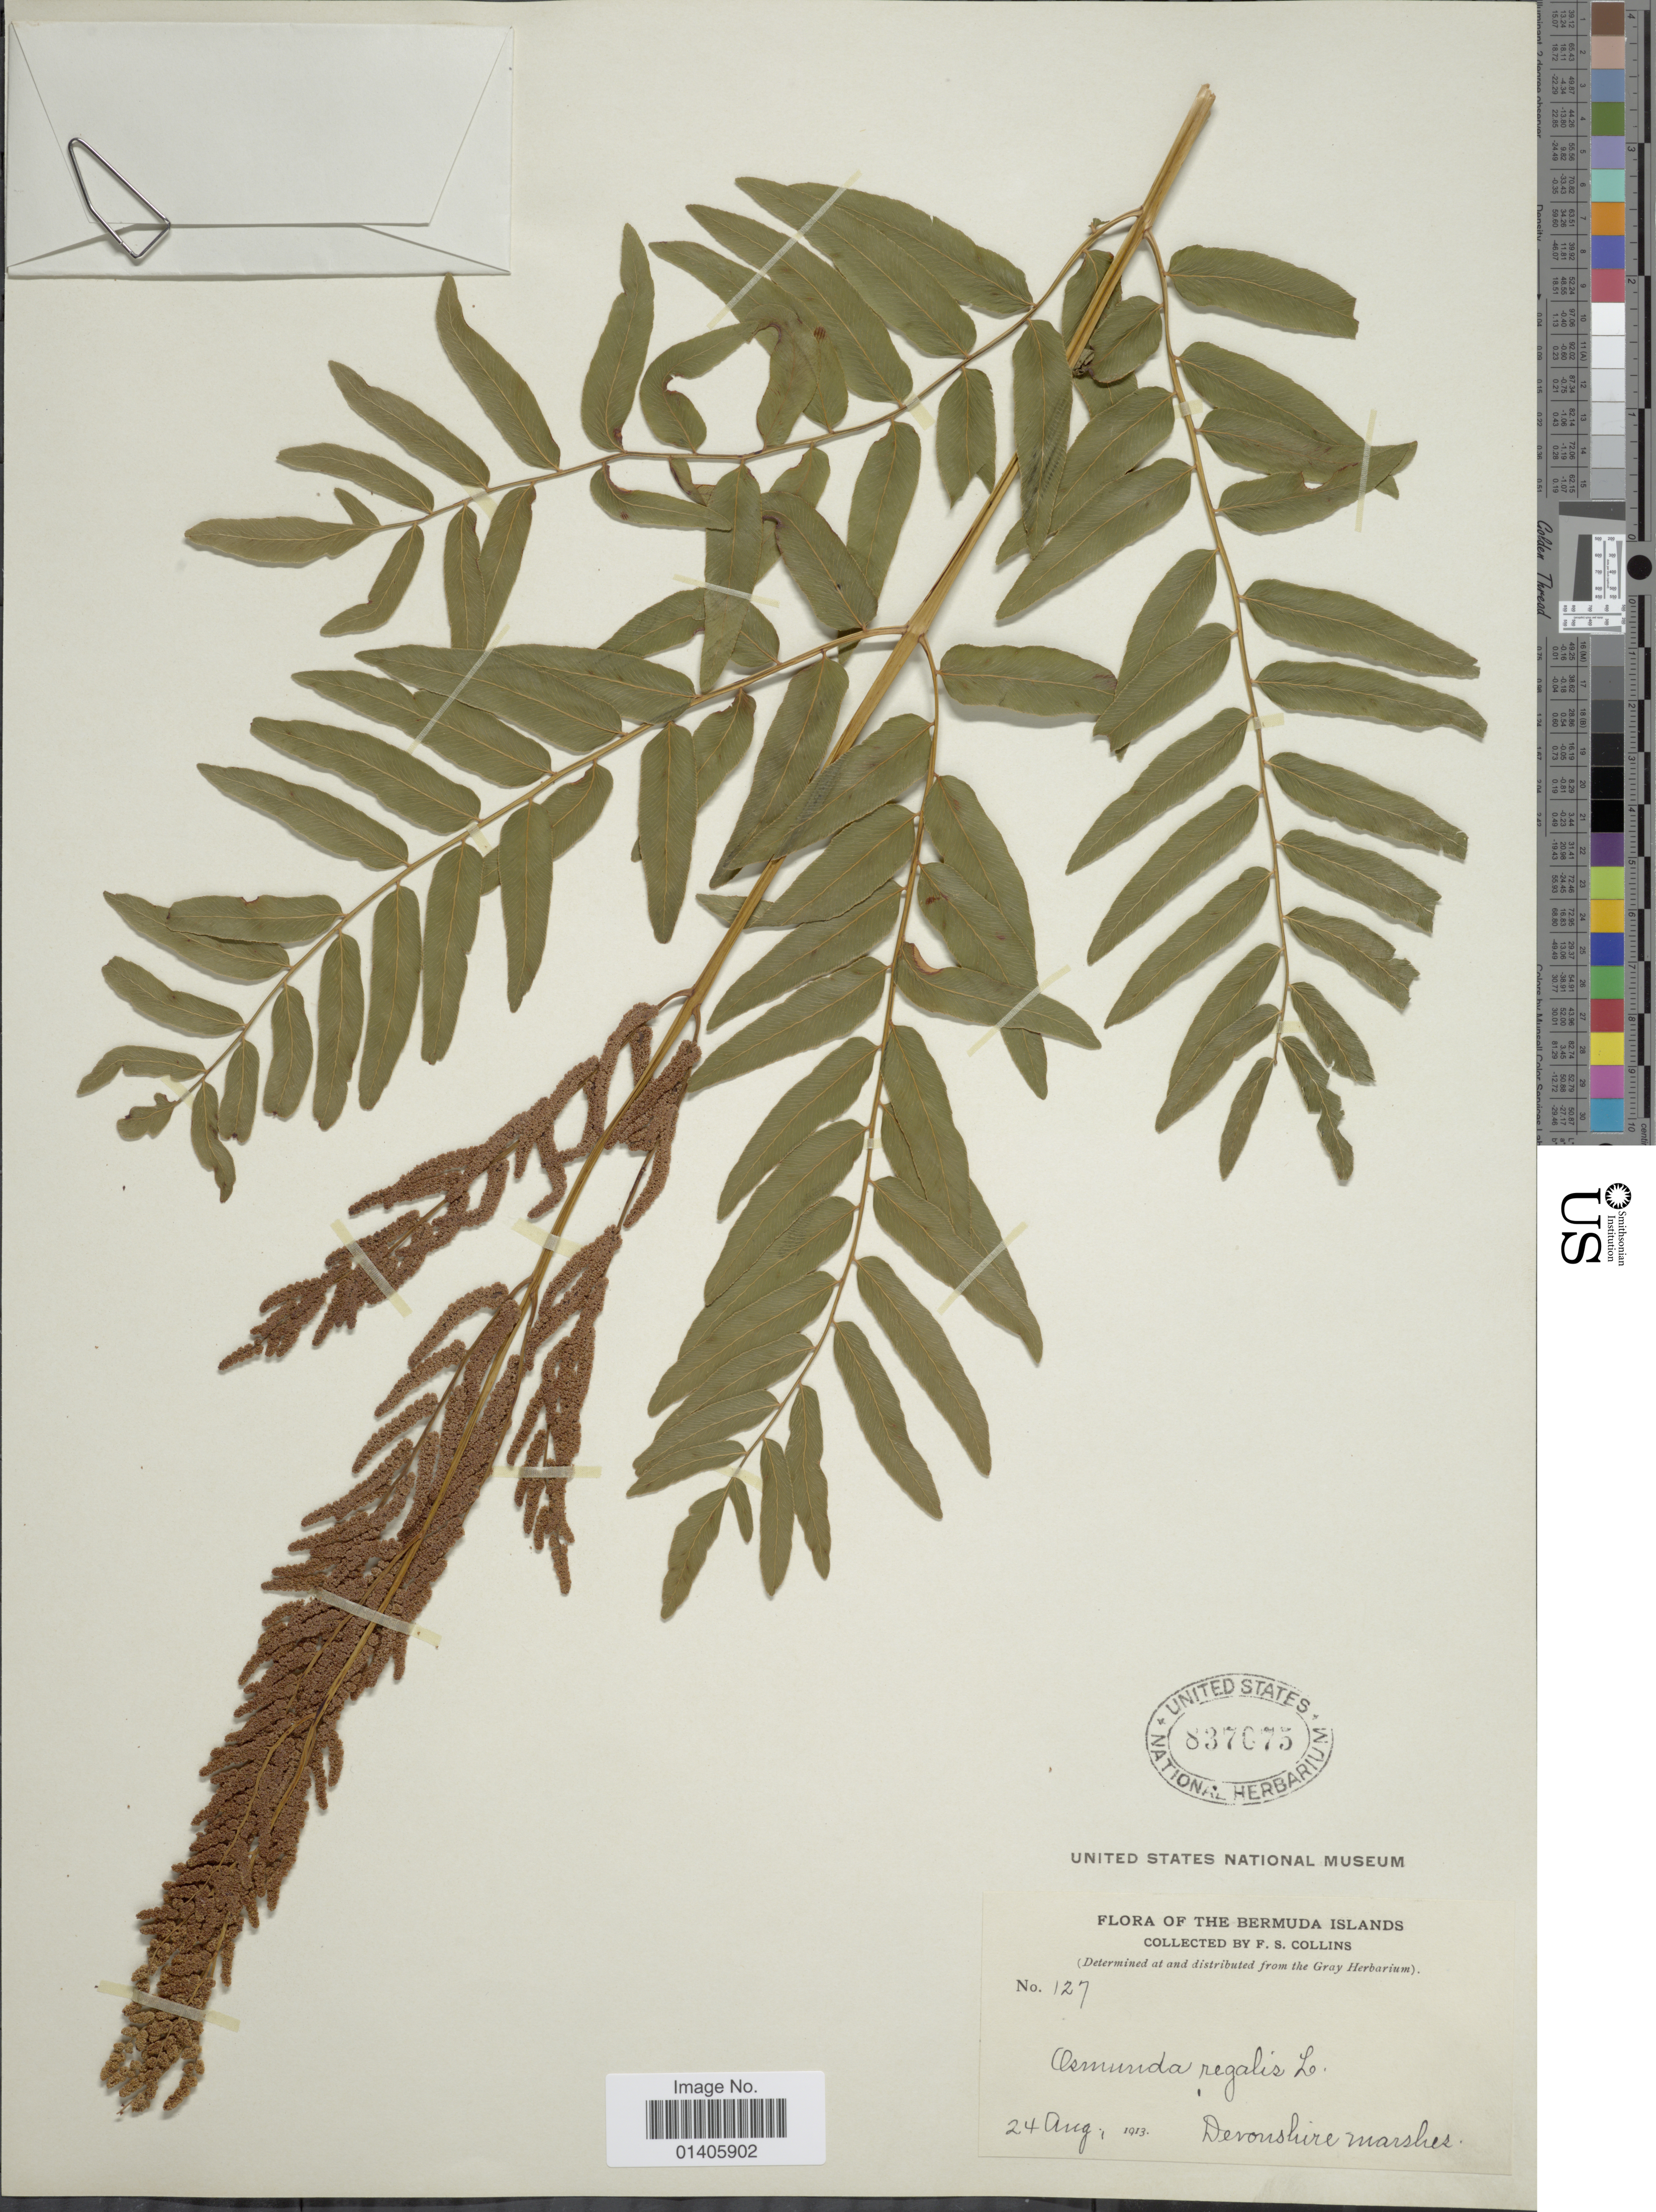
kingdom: Plantae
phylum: Tracheophyta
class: Polypodiopsida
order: Osmundales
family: Osmundaceae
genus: Osmunda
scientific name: Osmunda regalis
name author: L.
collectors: F. Collins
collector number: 127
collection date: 1913-08-24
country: Bermuda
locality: Bermuda Islands, Devonshire marshes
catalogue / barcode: US 837075